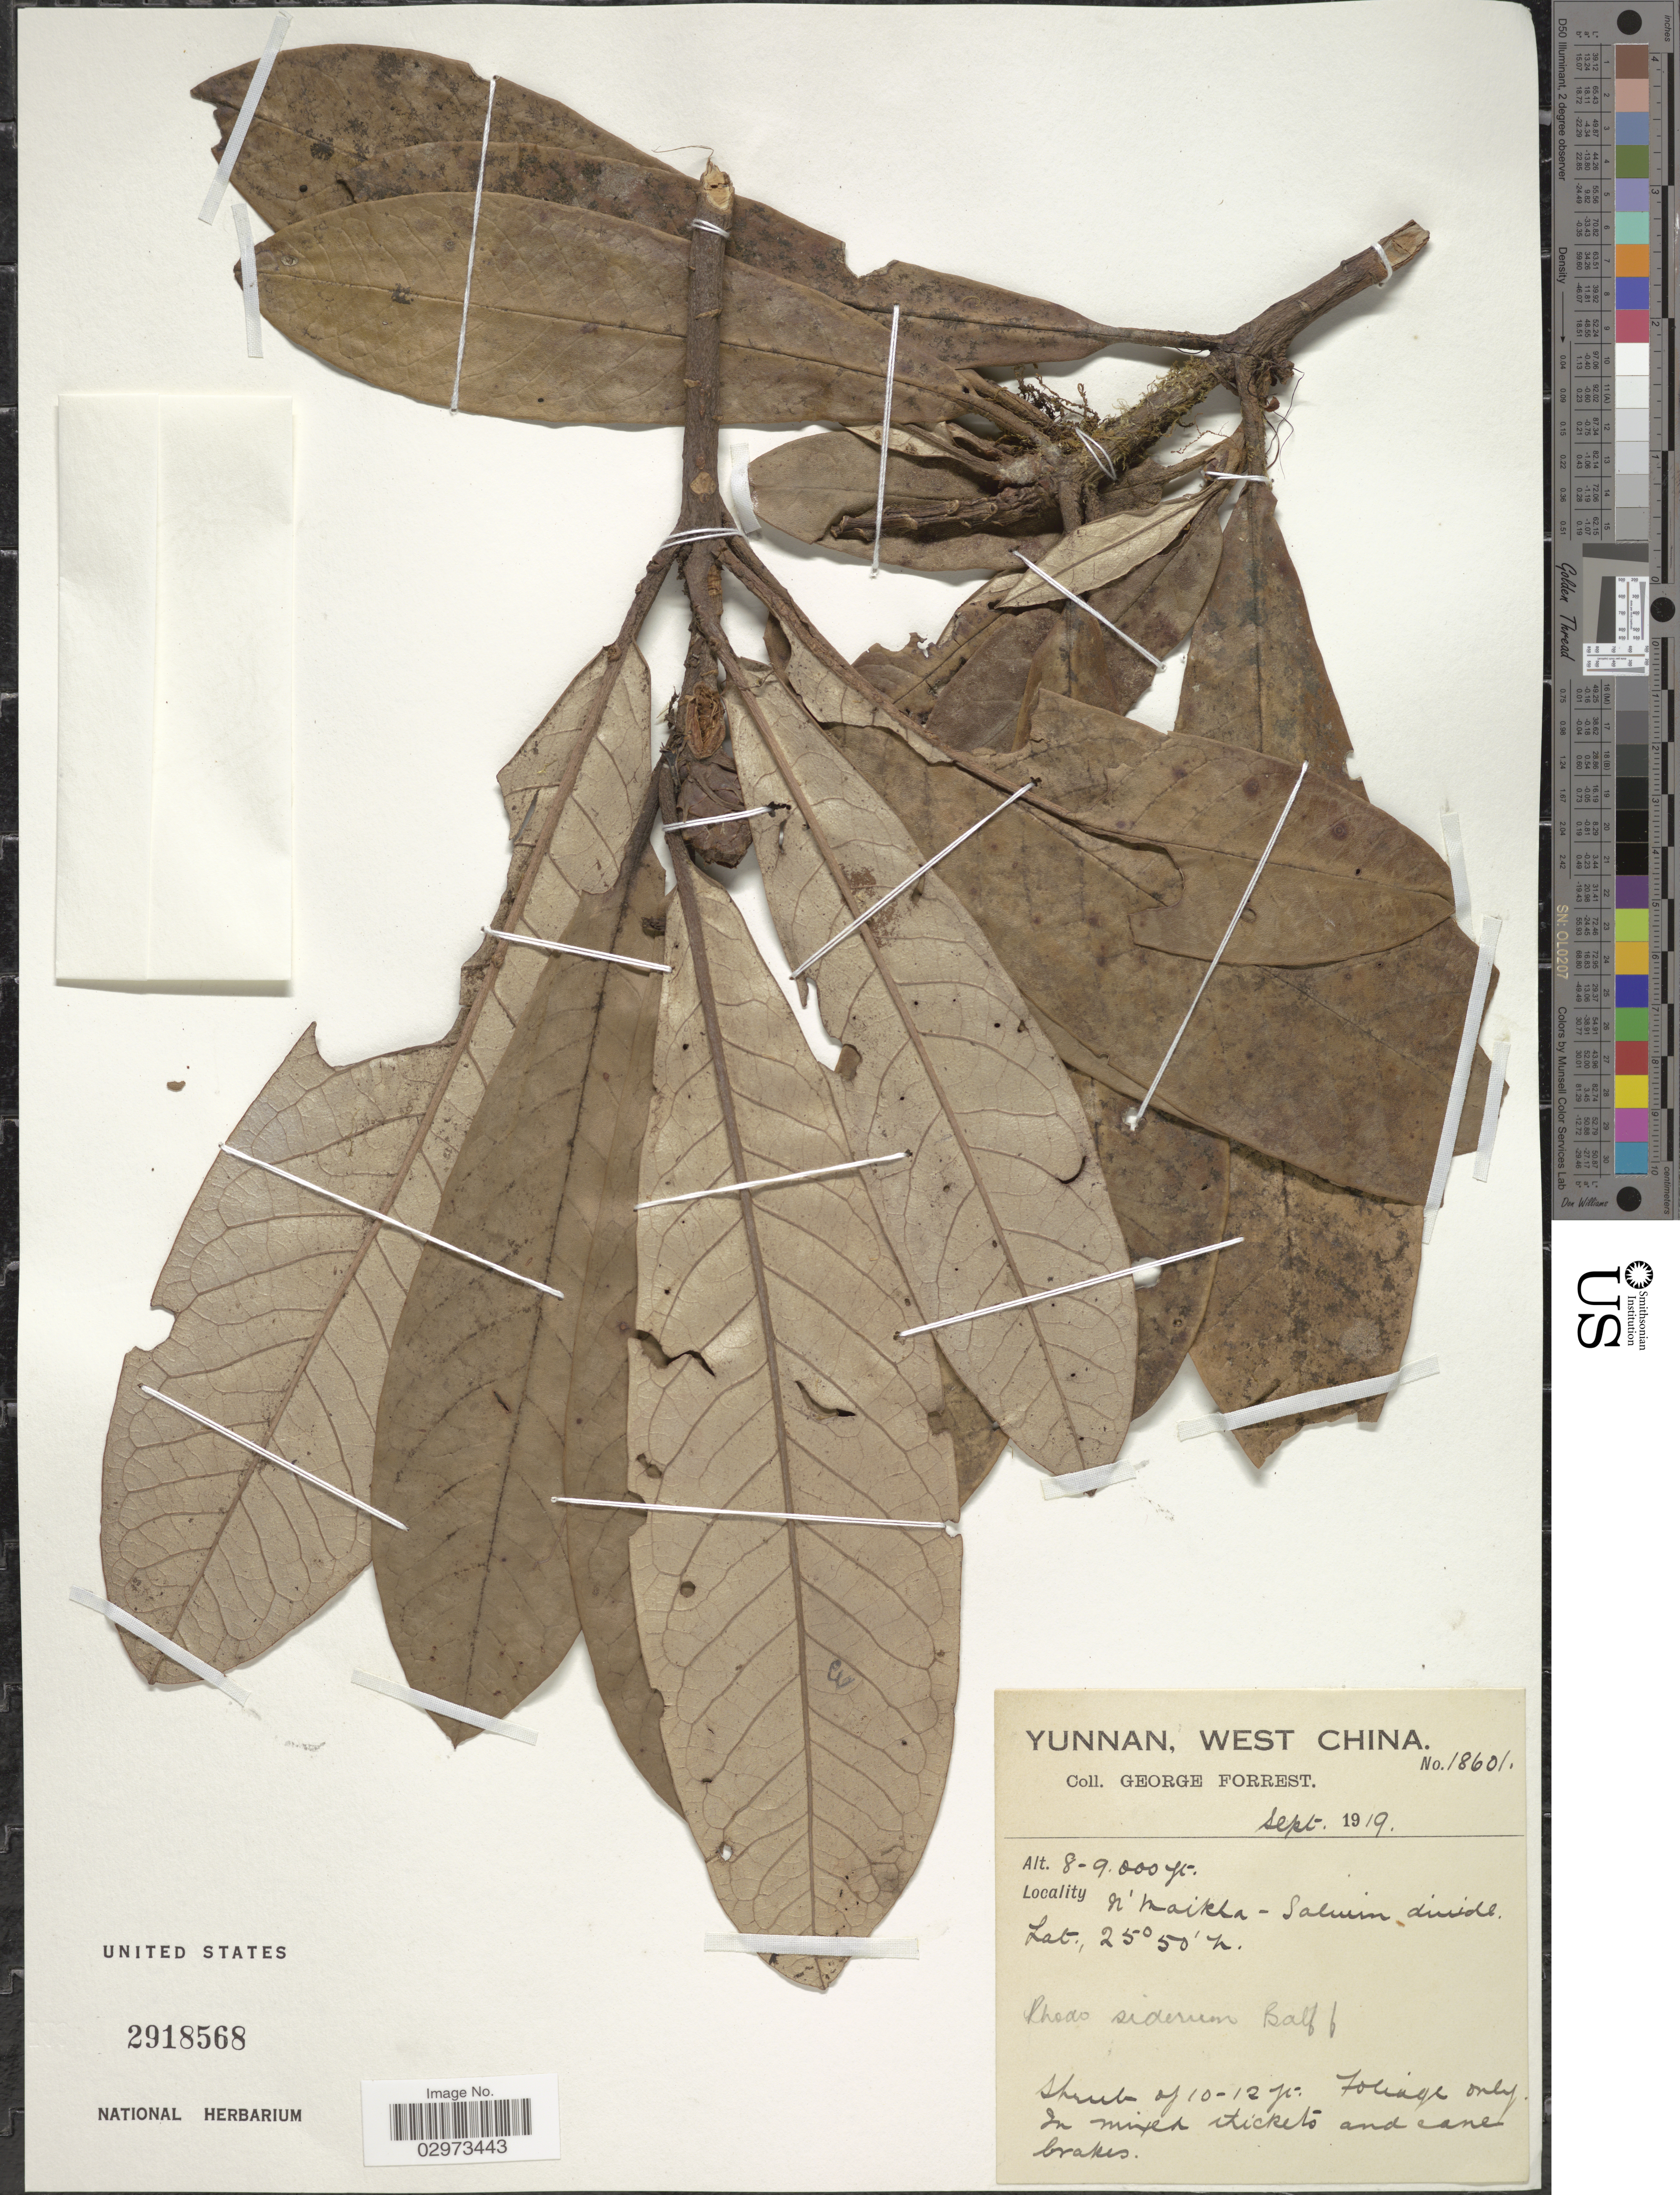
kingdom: Plantae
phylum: Tracheophyta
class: Magnoliopsida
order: Ericales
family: Ericaceae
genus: Rhododendron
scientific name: Rhododendron sidereum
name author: Balf. f.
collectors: G. Forrest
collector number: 18601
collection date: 1919-09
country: China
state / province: Yunnan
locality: West China. N'Maikha-Salwin divide.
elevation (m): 2438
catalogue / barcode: US 2918568